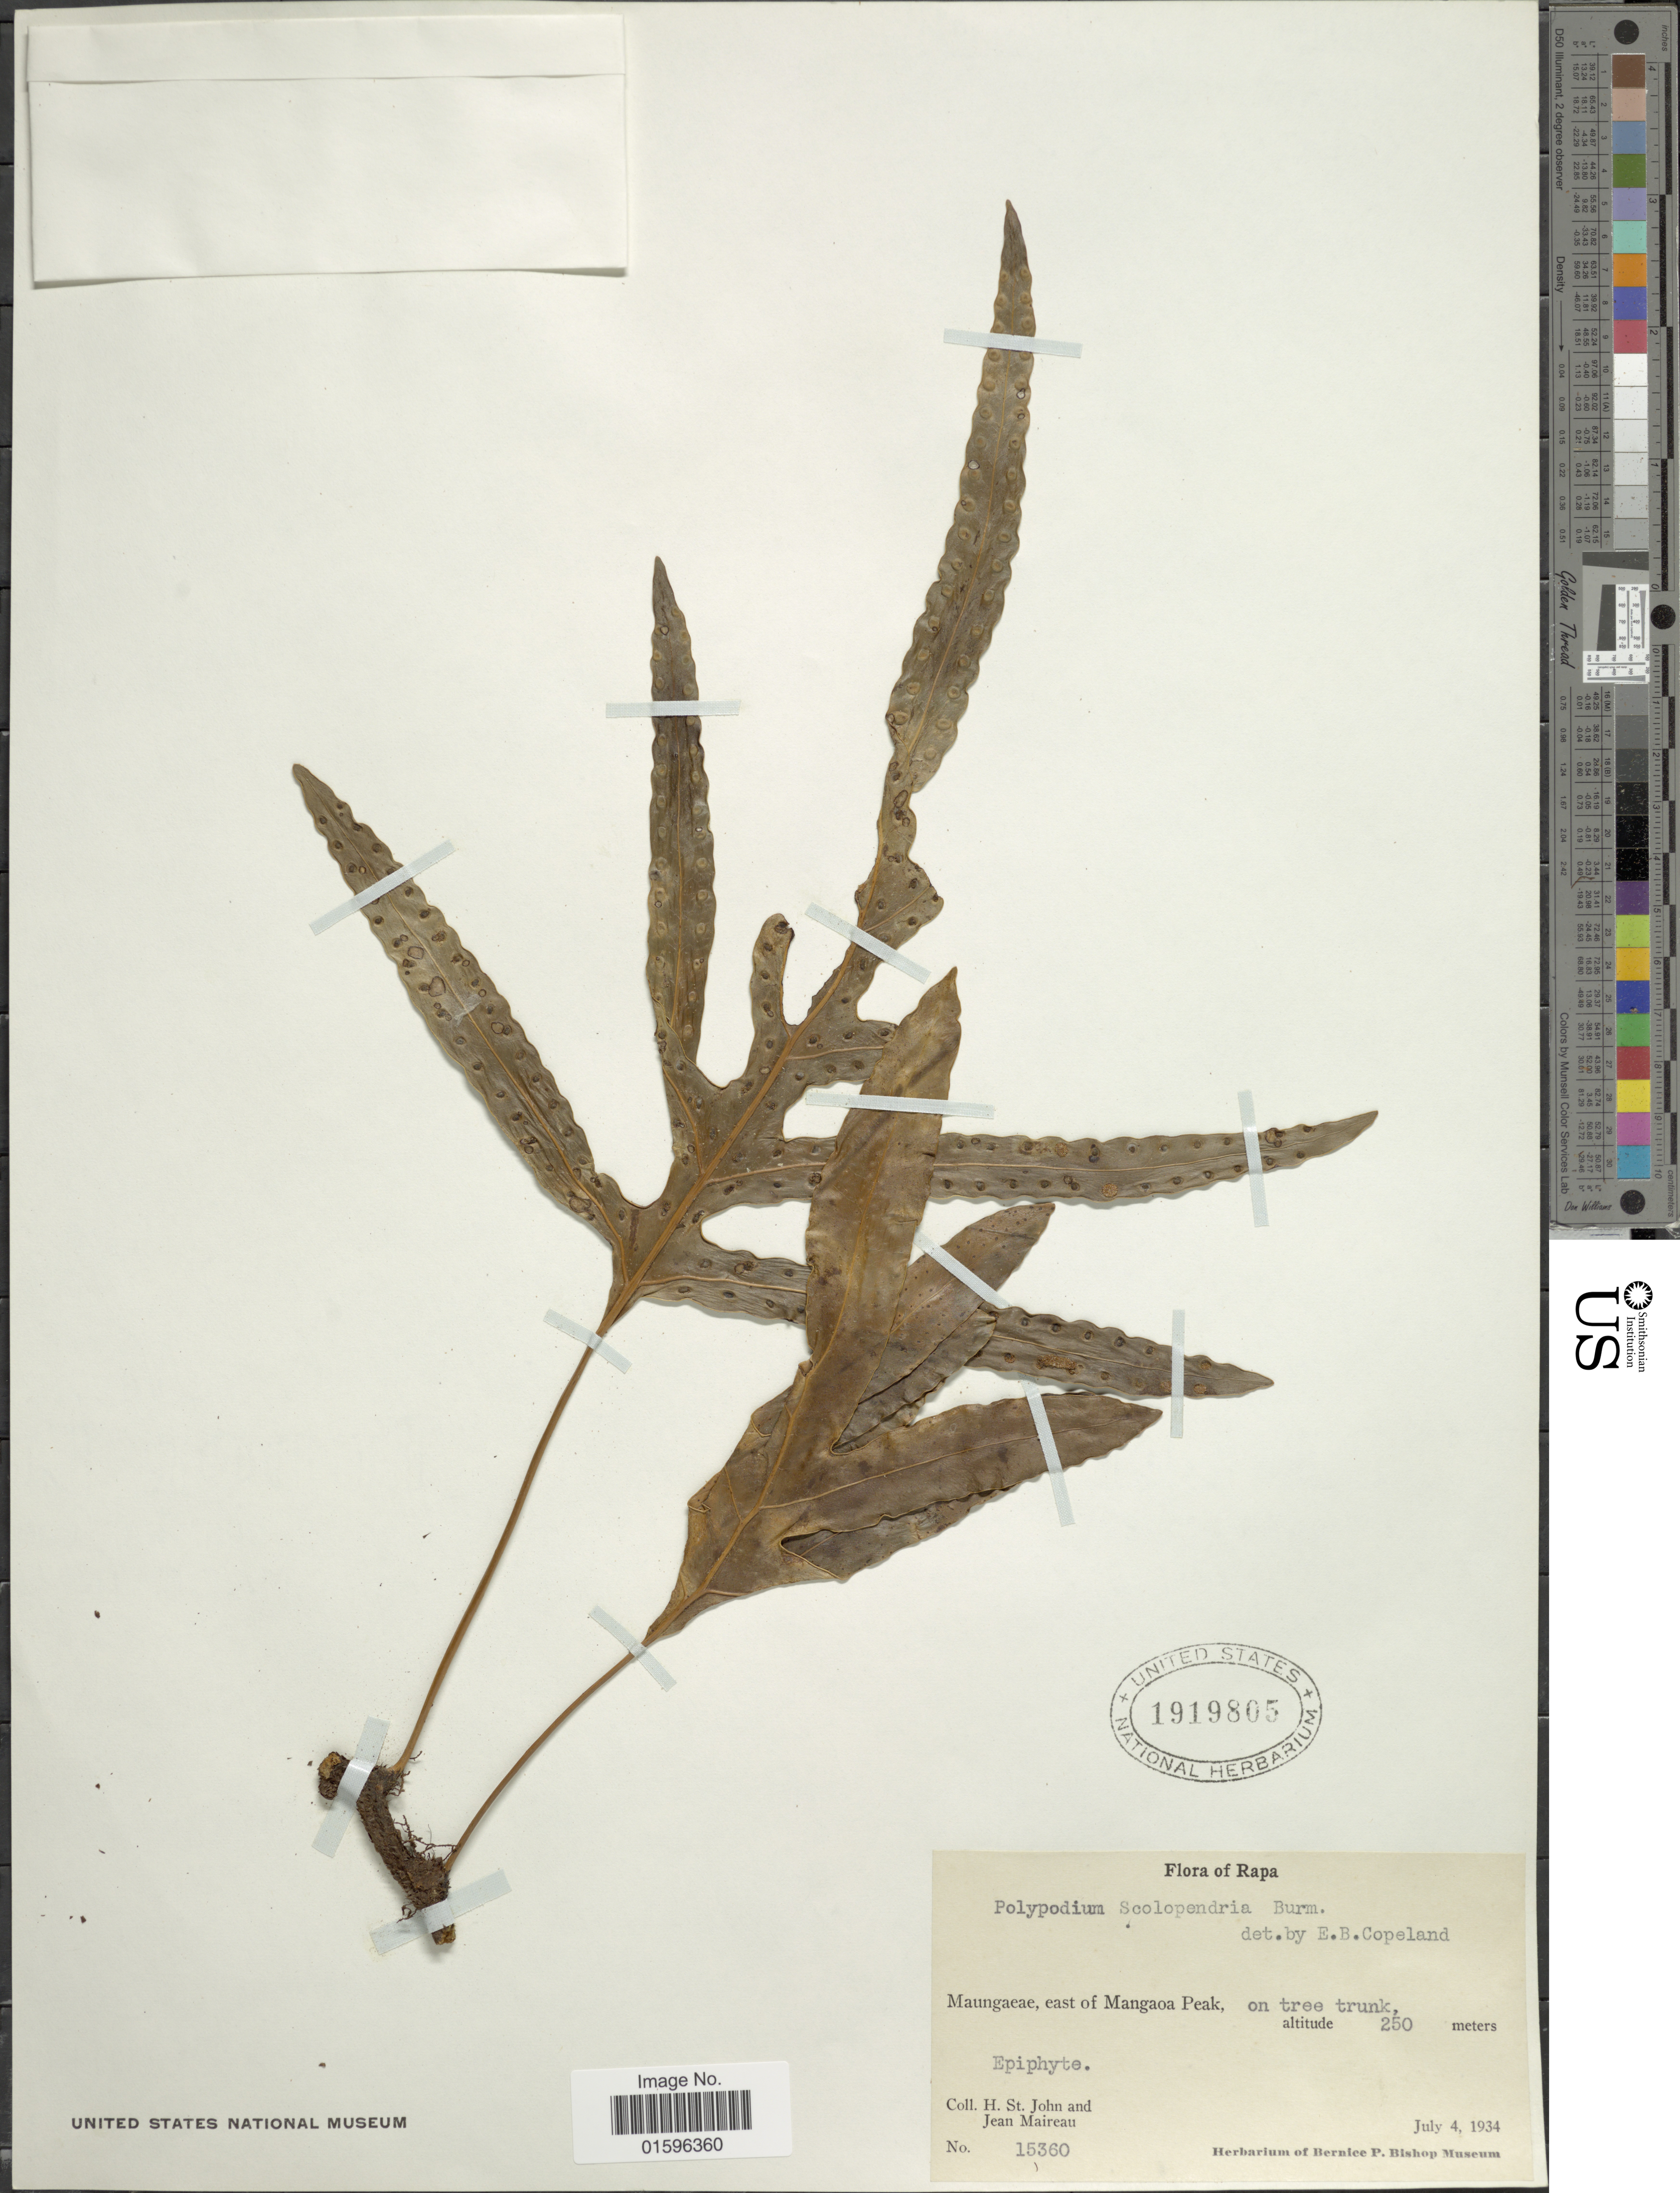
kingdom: Plantae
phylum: Tracheophyta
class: Polypodiopsida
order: Polypodiales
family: Polypodiaceae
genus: Polypodium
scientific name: Polypodium scolopendria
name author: Burm. f.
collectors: H. St. John & J. Maireau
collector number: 15360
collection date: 1934-07-04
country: French Polynesia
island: Rapa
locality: Rapa, Maungaeae, east of Mangaoa Peak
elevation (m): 250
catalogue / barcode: US 1919805